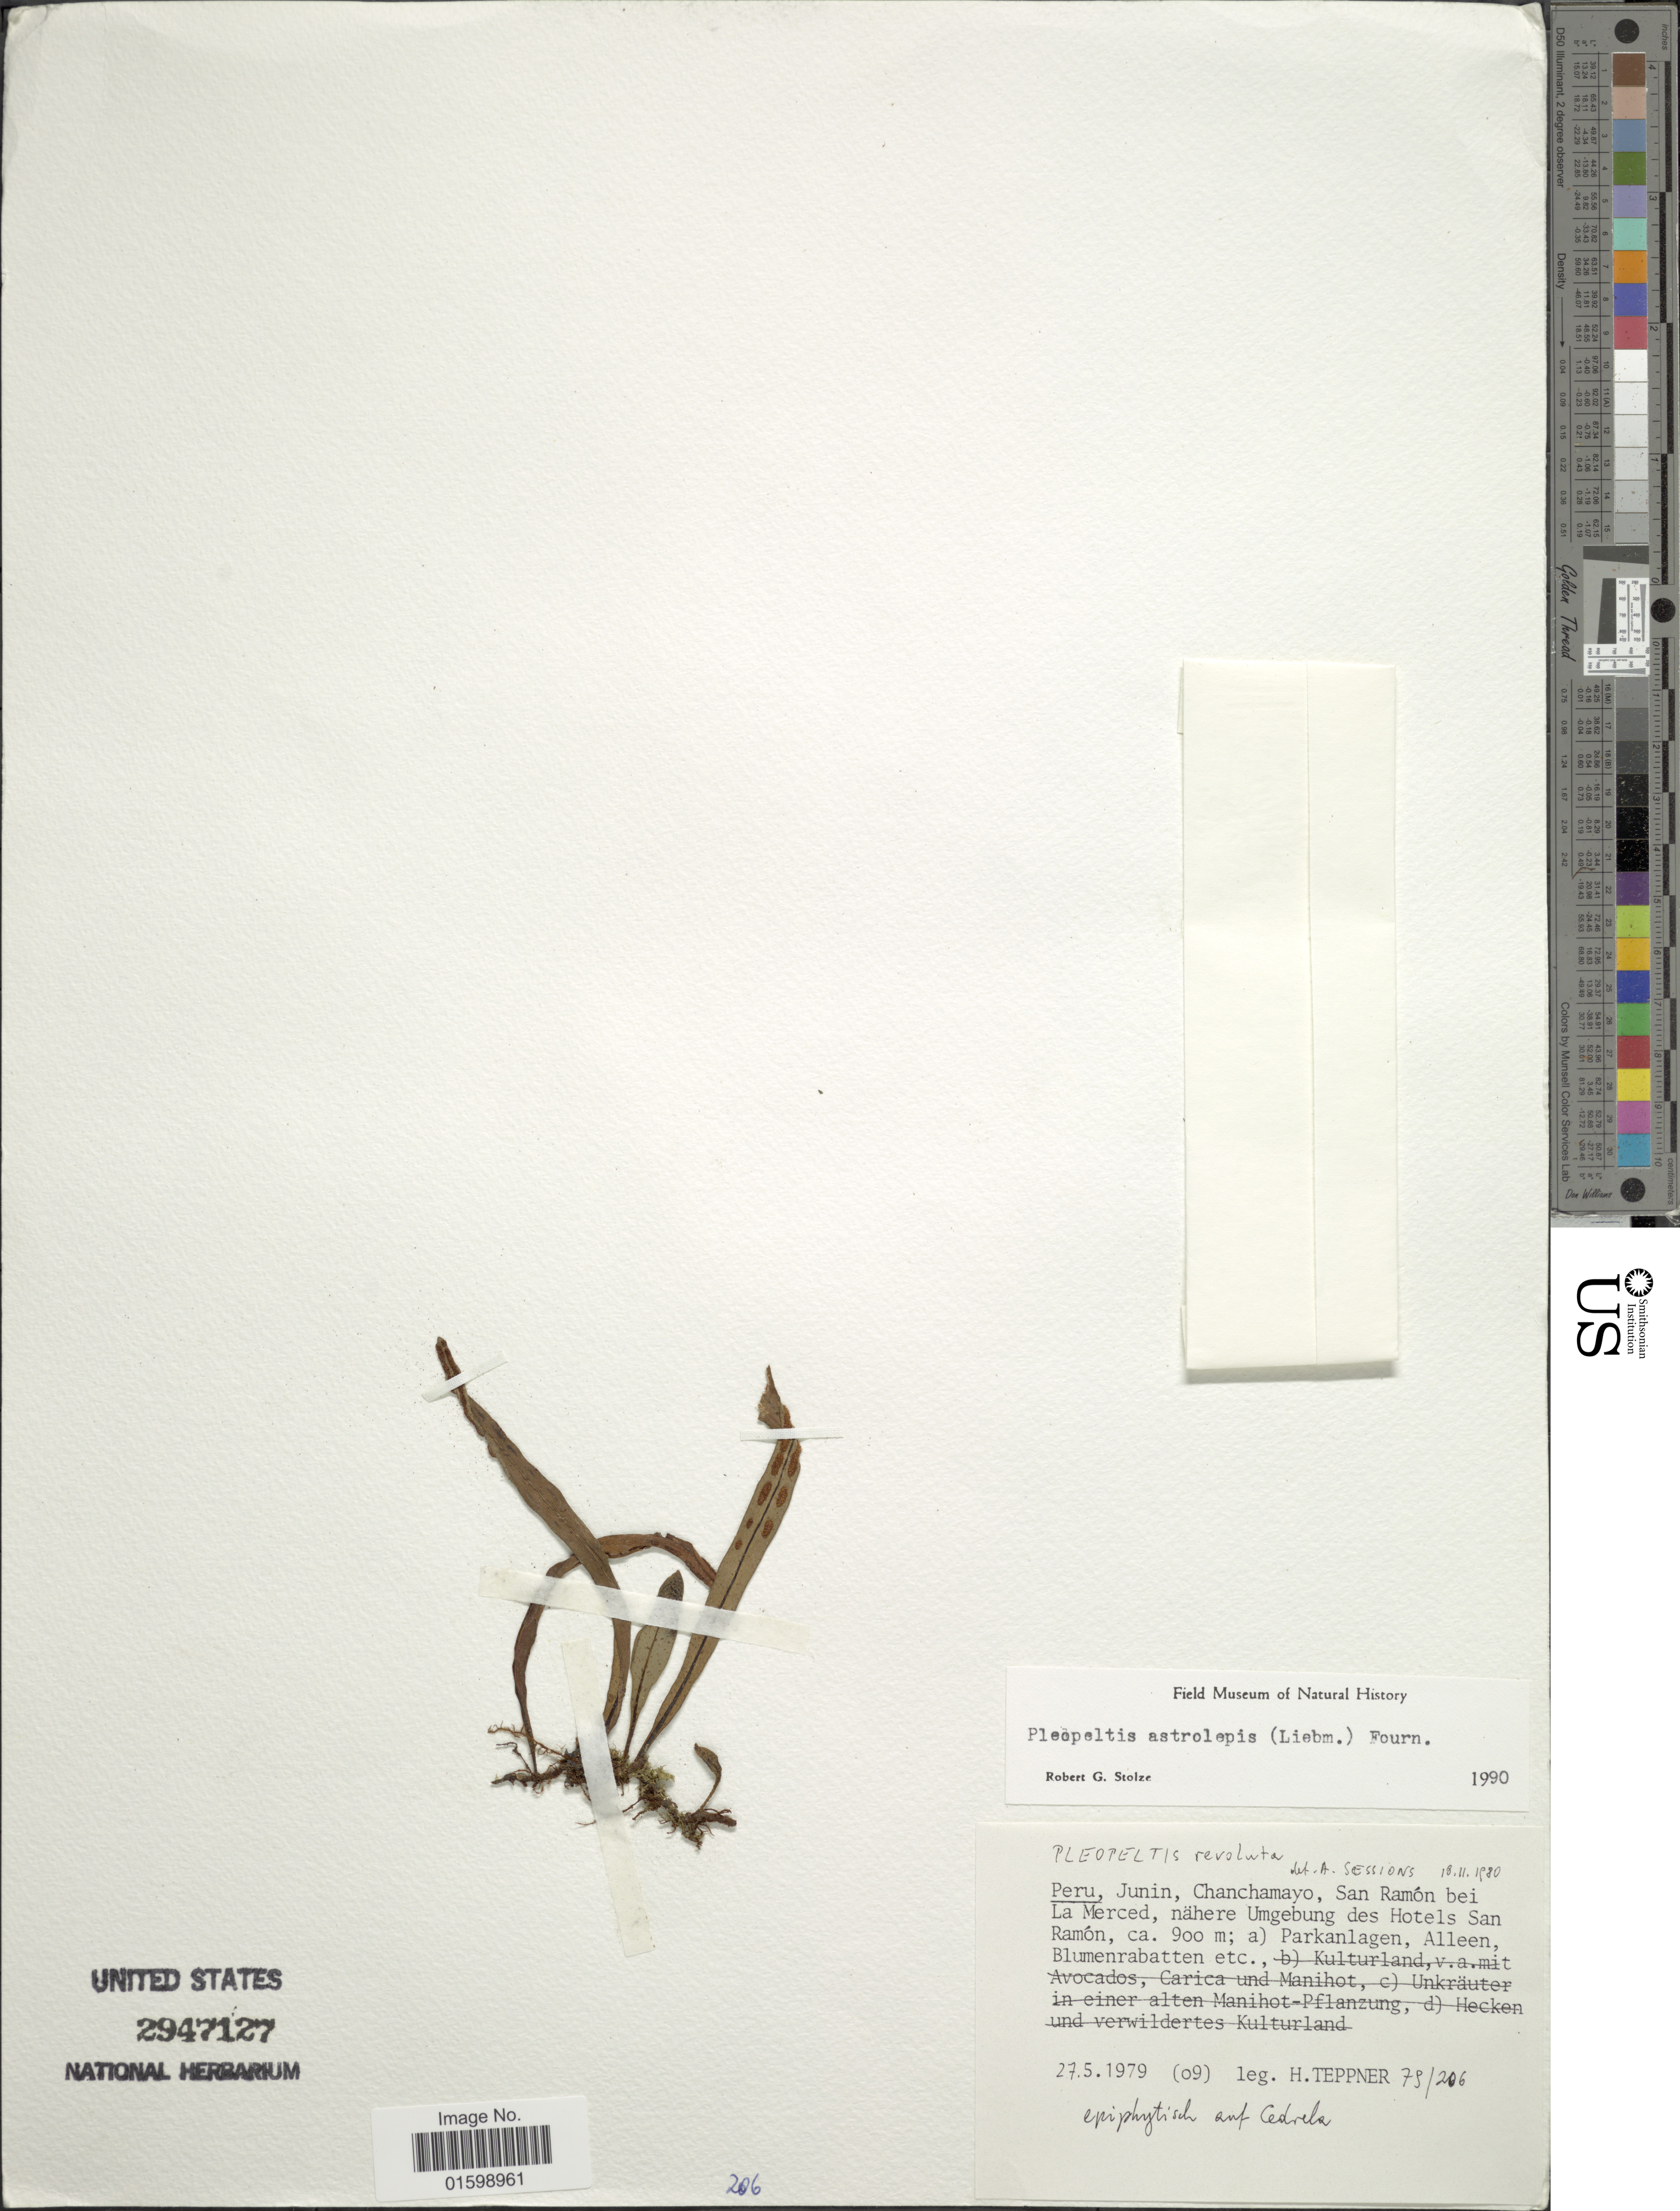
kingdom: Plantae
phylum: Tracheophyta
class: Polypodiopsida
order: Polypodiales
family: Polypodiaceae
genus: Pleopeltis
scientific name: Pleopeltis astrolepis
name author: (Liebm.) E. Fourn.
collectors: H. Teppner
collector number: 75/206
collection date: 1979-05-27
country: Peru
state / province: Junín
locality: Chanchamayo, San Ramón bei La Merced, nähere Umgebung des Hotels San Ramón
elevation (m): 900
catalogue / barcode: US 2947127